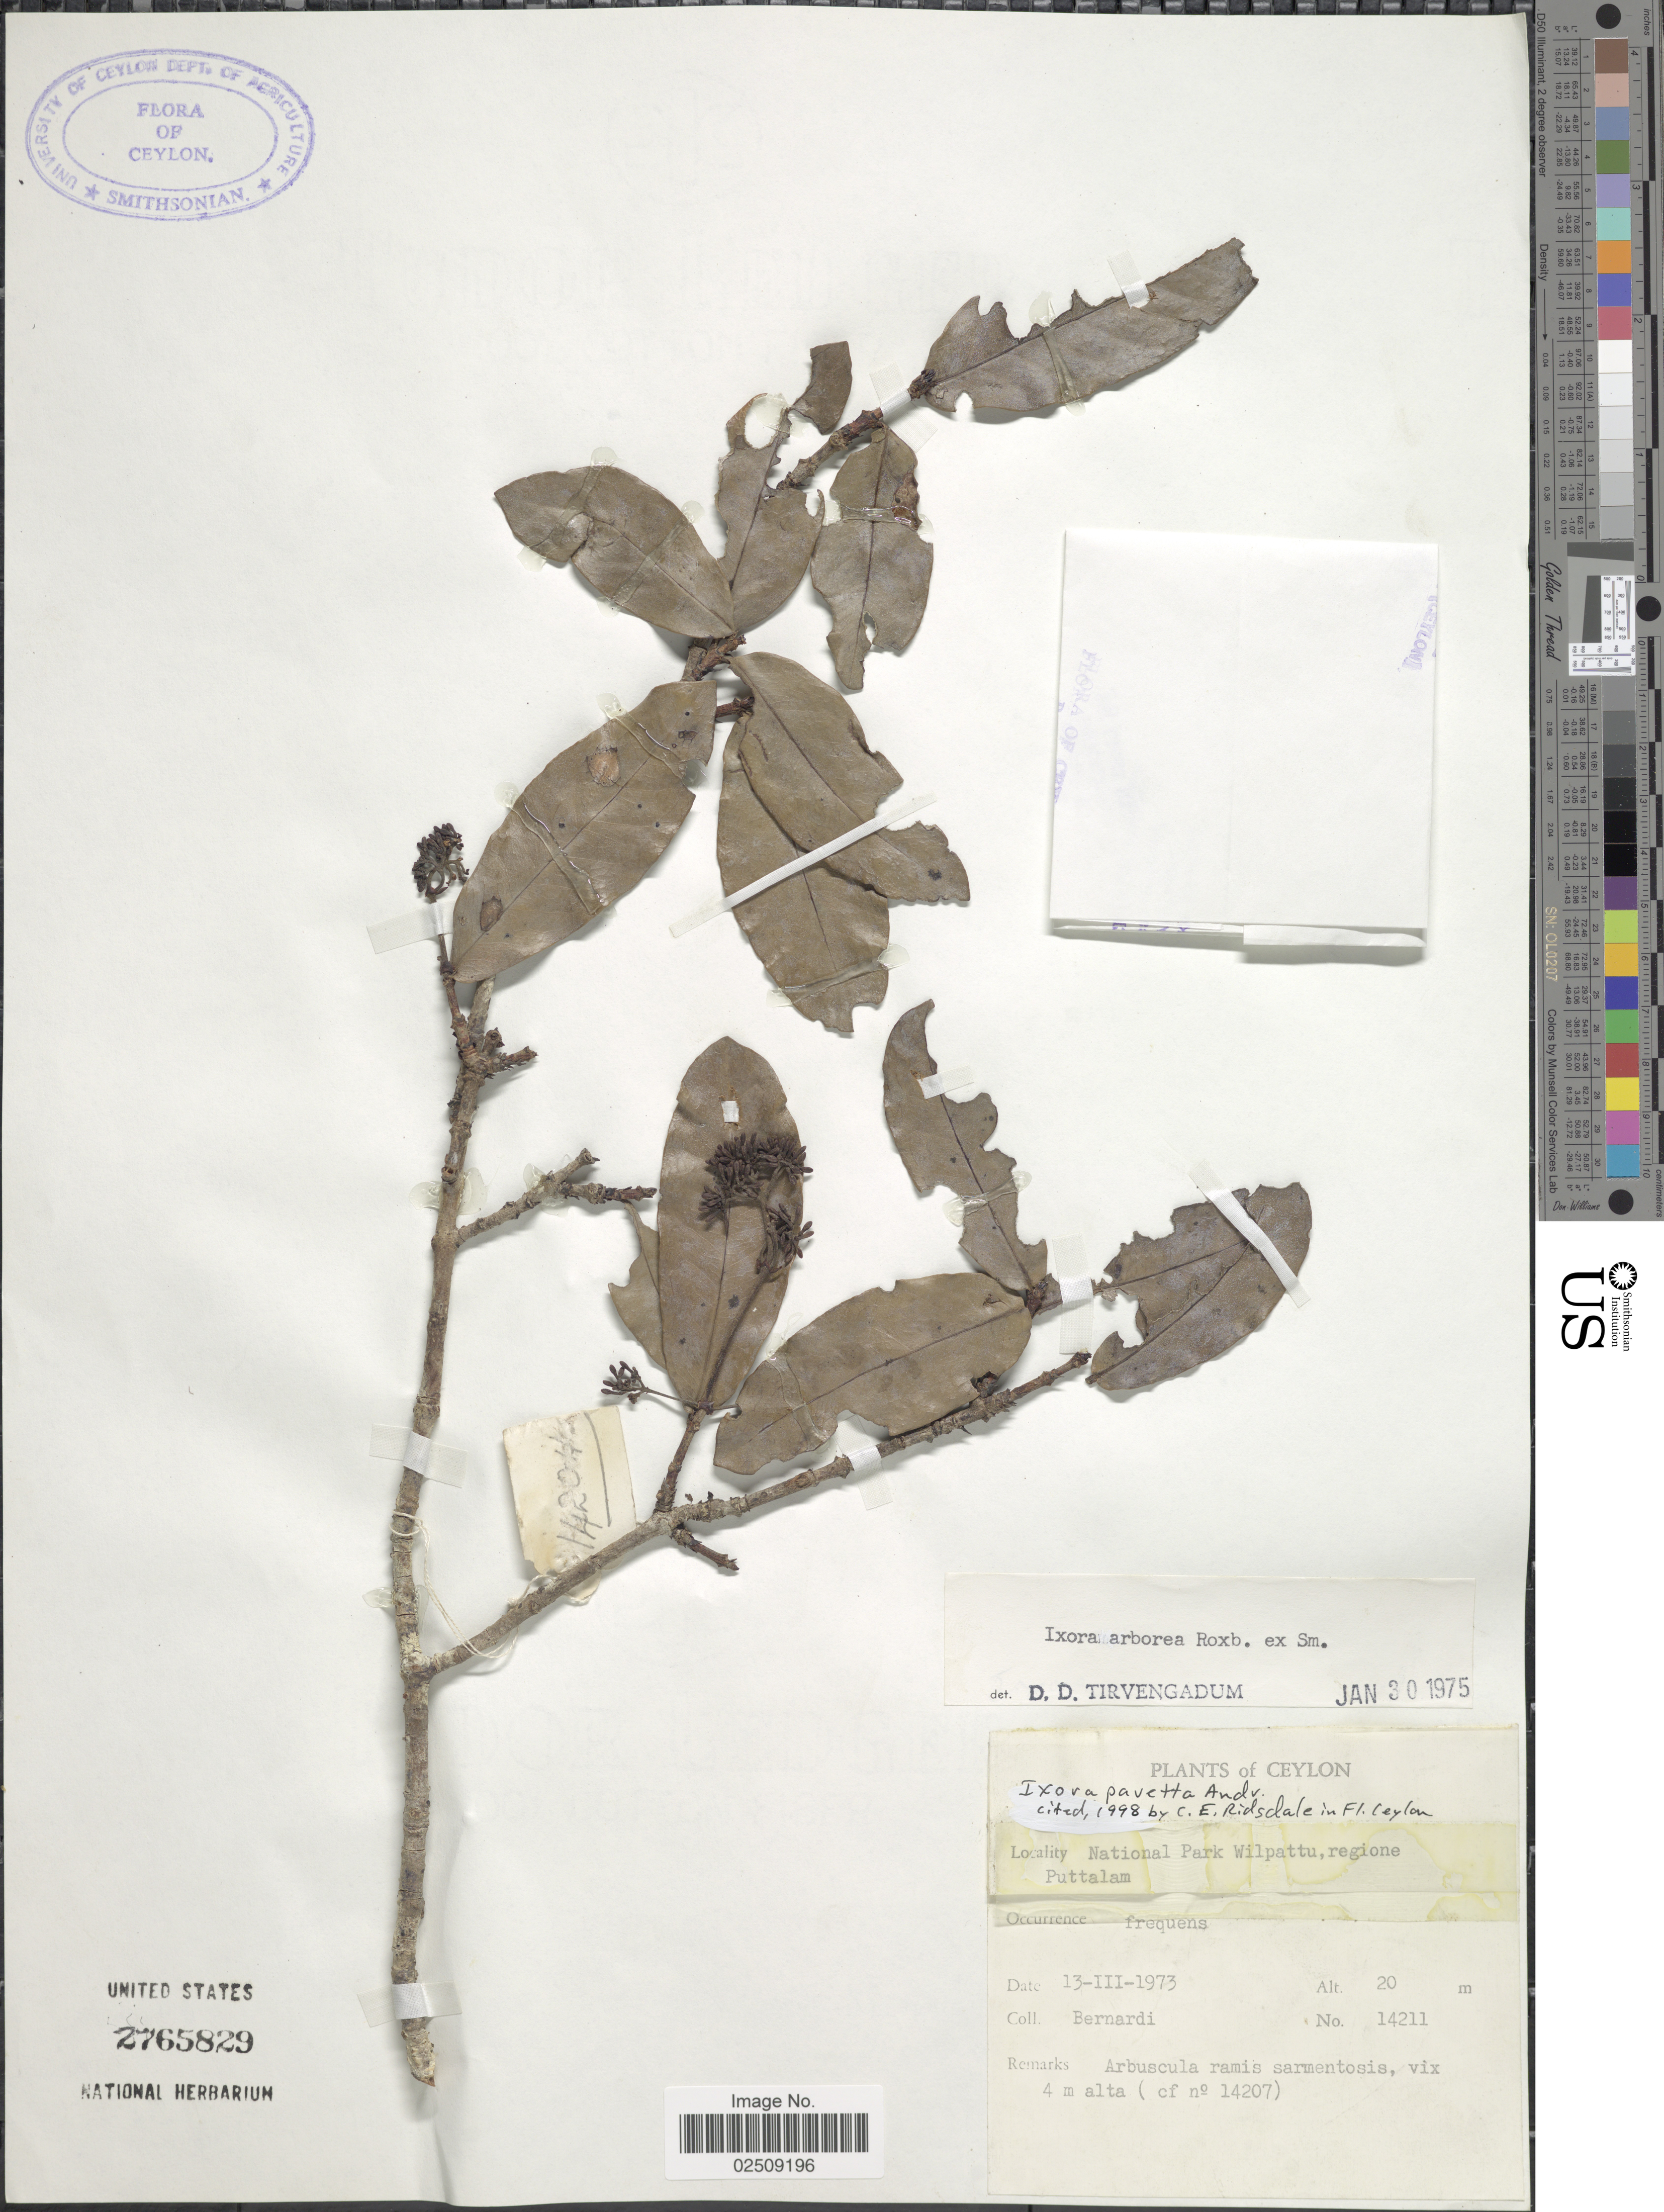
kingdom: Plantae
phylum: Tracheophyta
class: Magnoliopsida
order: Gentianales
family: Rubiaceae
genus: Ixora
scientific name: Ixora pavetta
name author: Andrews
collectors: Bernardi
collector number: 14211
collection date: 1973-03-13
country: Sri Lanka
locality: Ceylon. National Park Wilpattu, regione Puttalam.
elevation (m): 20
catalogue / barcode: US 2765829